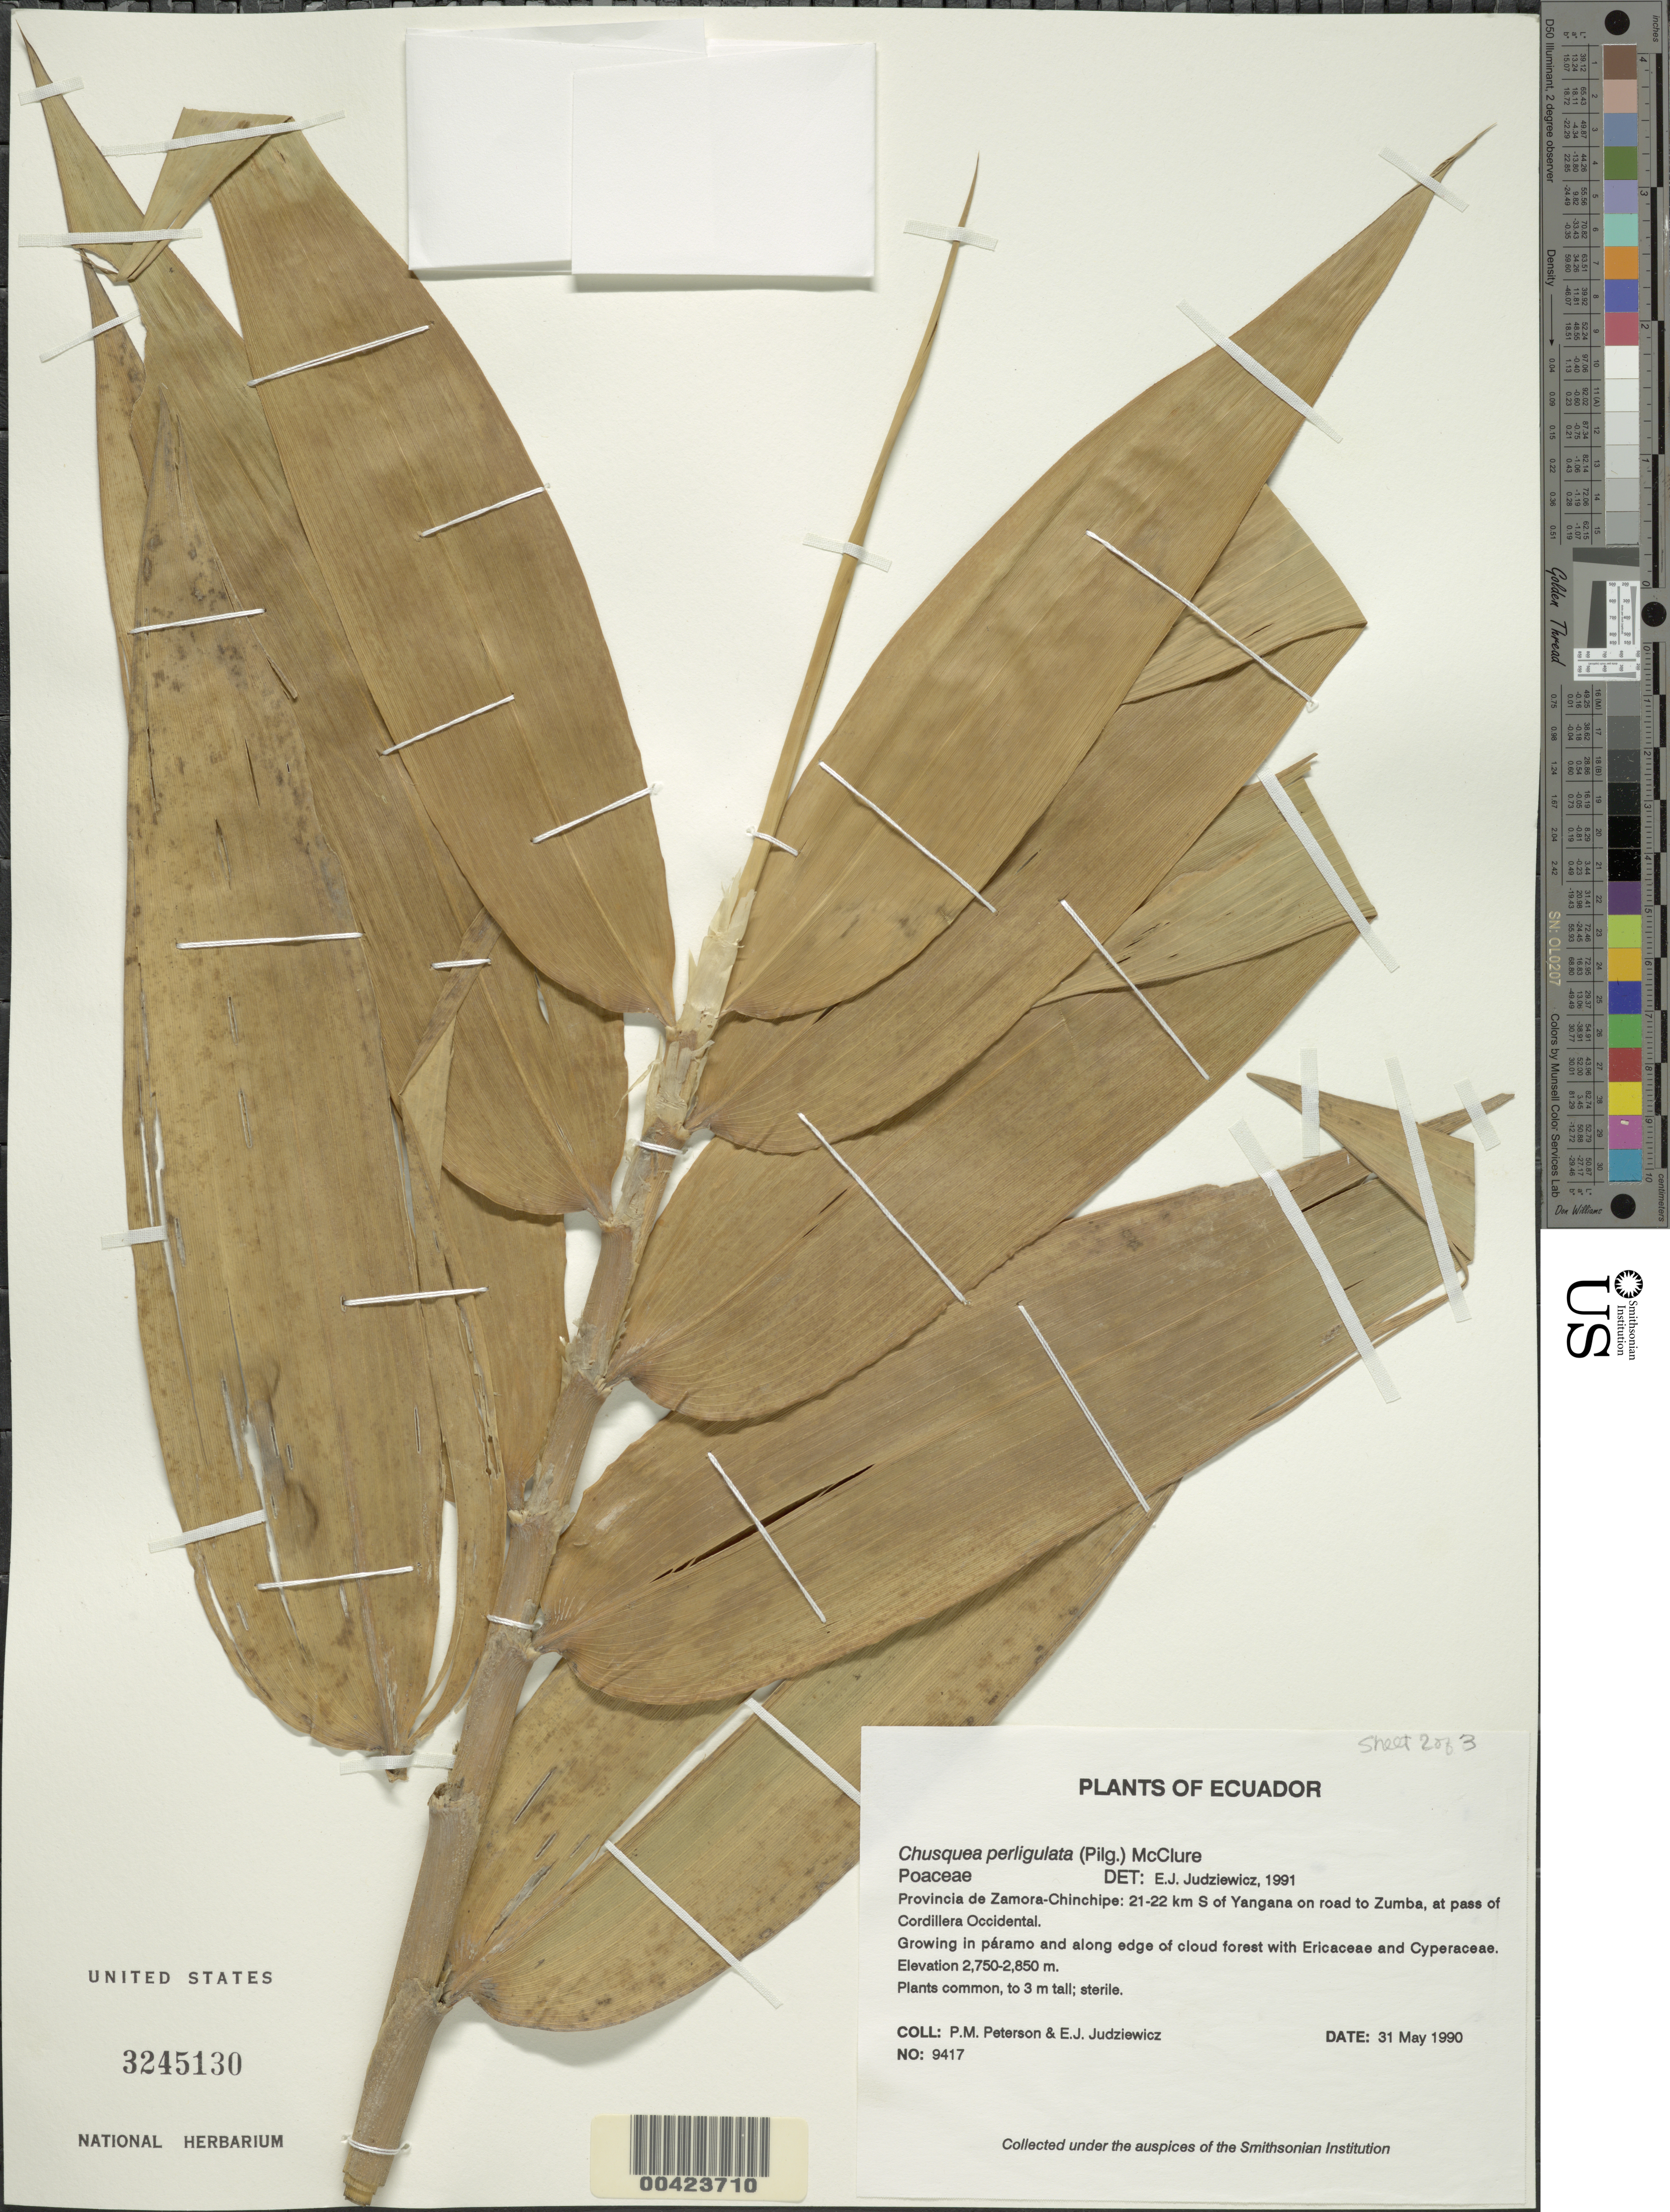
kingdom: Plantae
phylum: Tracheophyta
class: Liliopsida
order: Poales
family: Poaceae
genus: Chusquea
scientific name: Chusquea perligulata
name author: (Pilg.) McClure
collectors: P. M. Peterson & E. J. Judziewicz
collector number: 09417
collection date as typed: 31 May 1990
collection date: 1990-05-31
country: Ecuador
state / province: Zamora-Chinchipe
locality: Yangana, 21-22 km S of ; on road to zumba, at Pass of Cordillera Occidental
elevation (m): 2750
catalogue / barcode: US 3245130